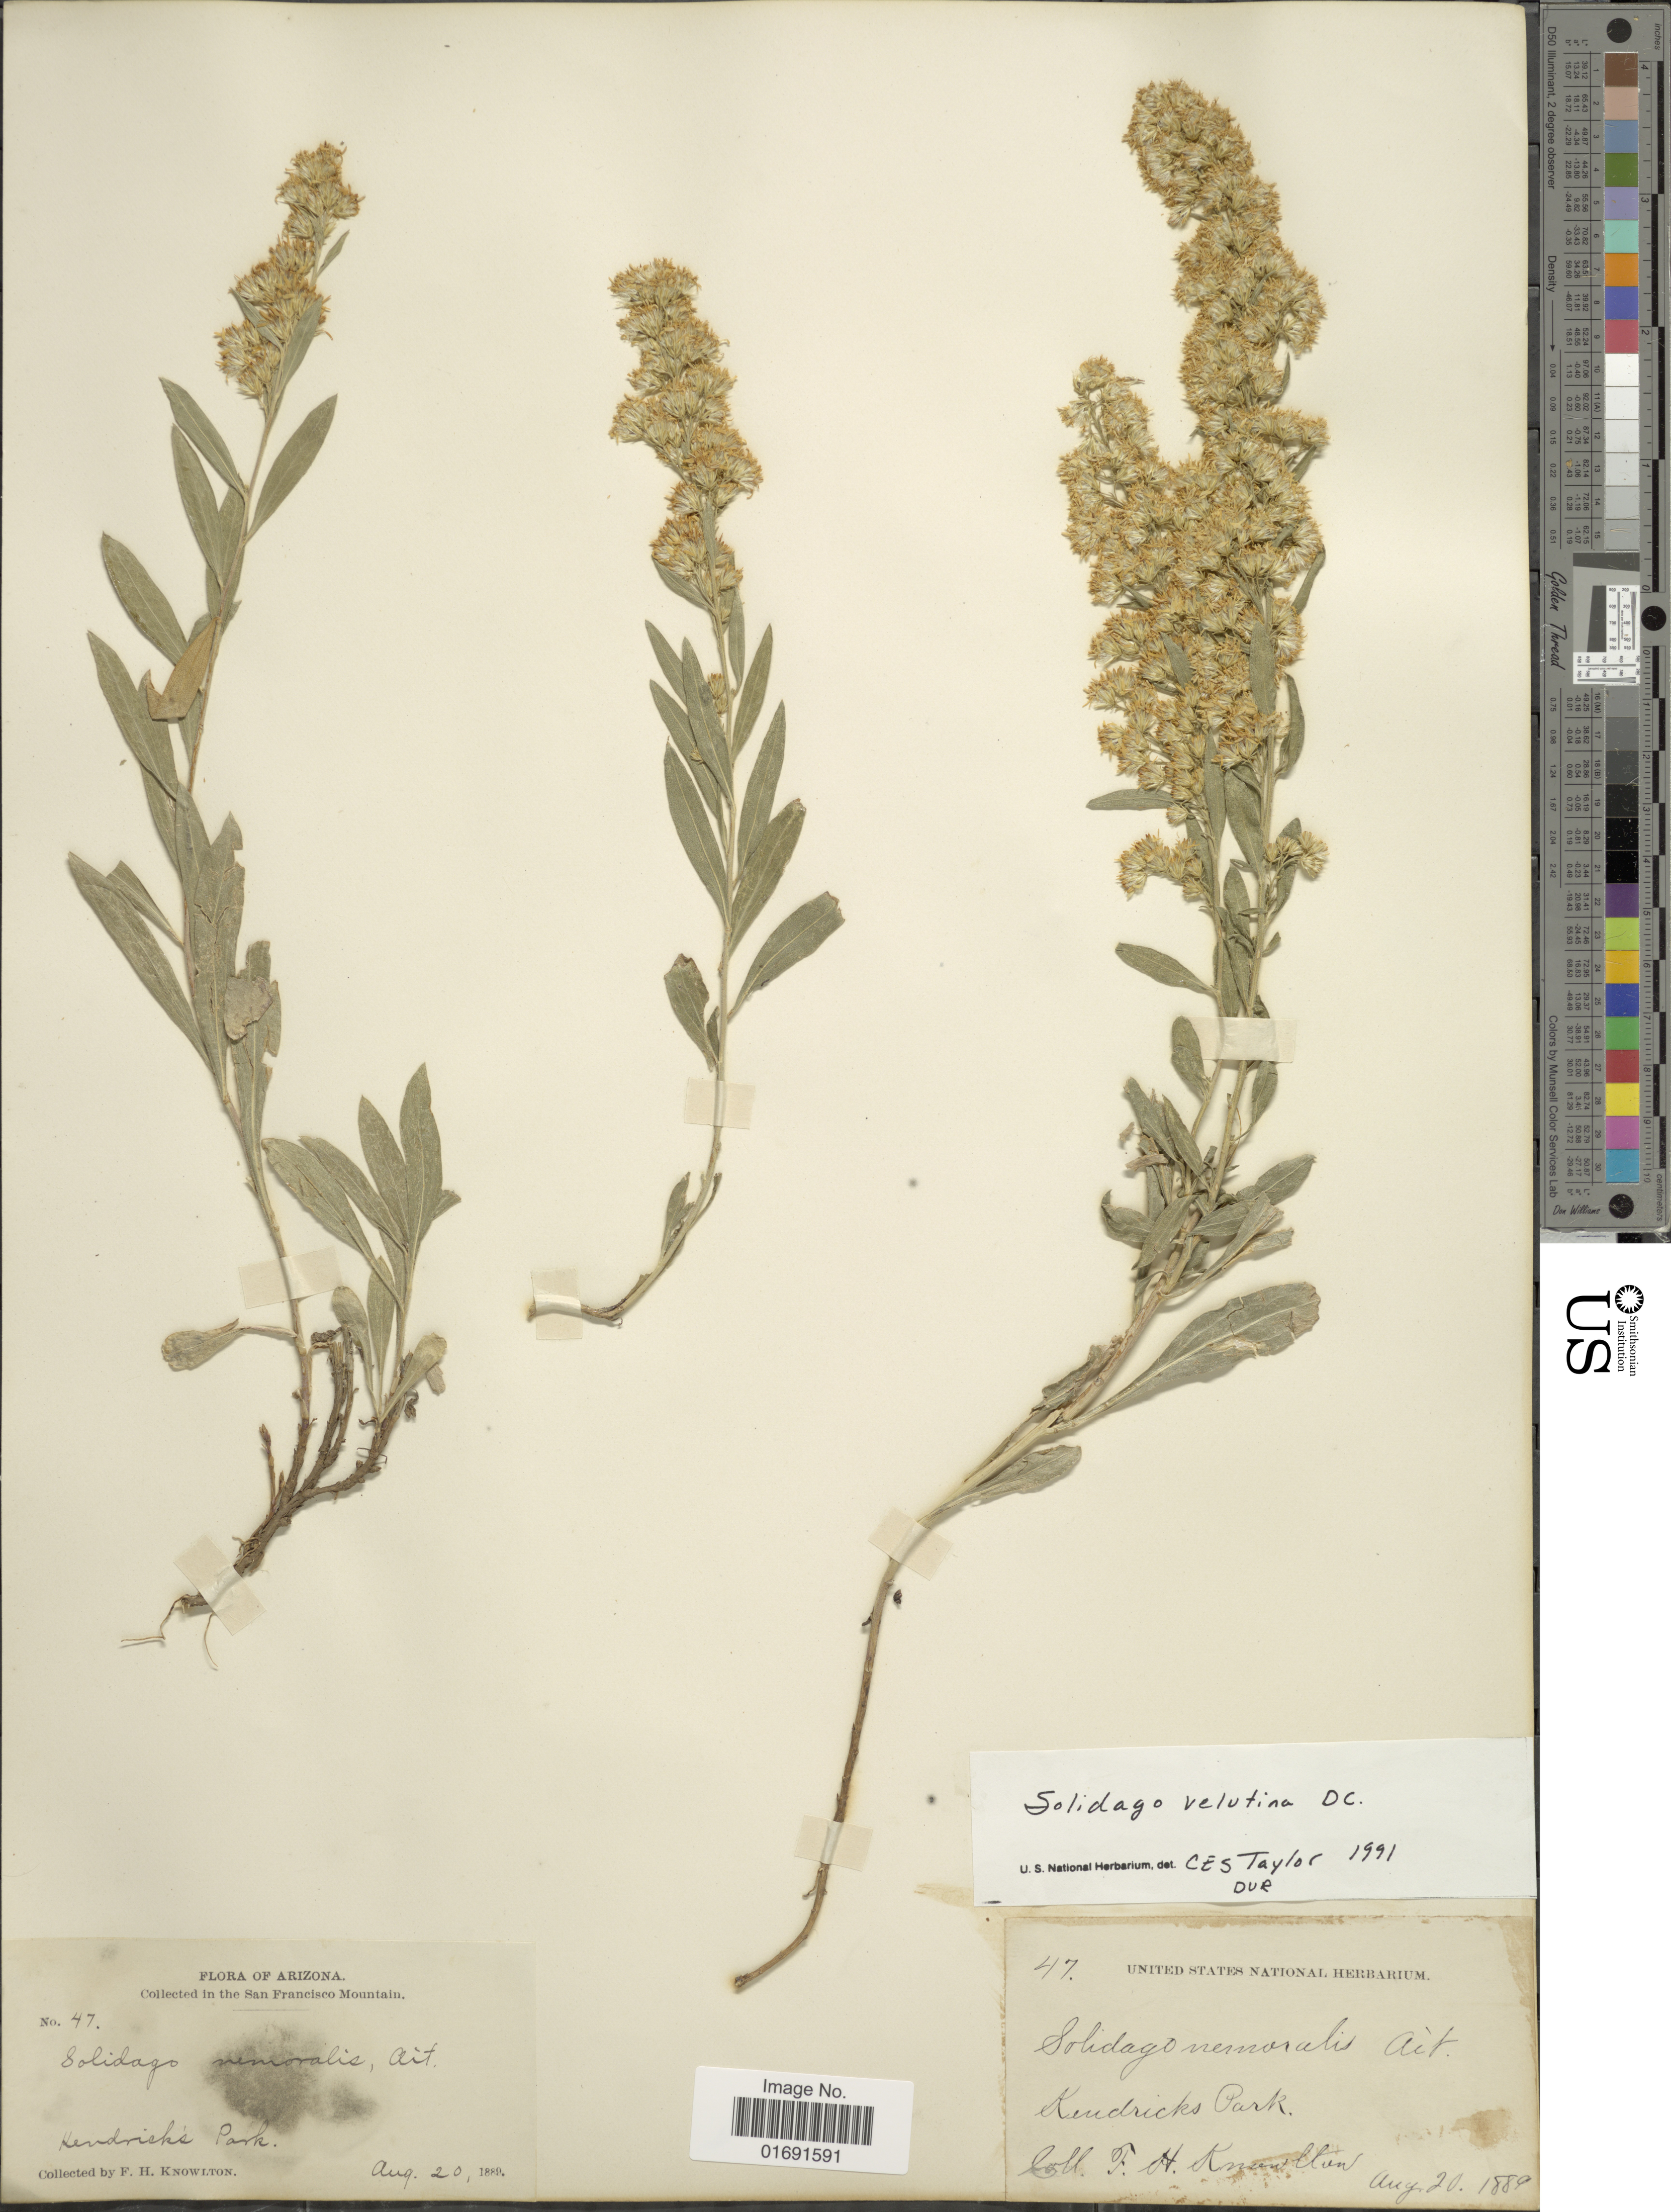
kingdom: Plantae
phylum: Tracheophyta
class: Magnoliopsida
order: Asterales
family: Asteraceae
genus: Solidago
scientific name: Solidago velutina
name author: DC.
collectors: F. H. Knowlton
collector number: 47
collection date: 1889-08-20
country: United States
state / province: Arizona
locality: San Francisco Mountain, Kendricks Park